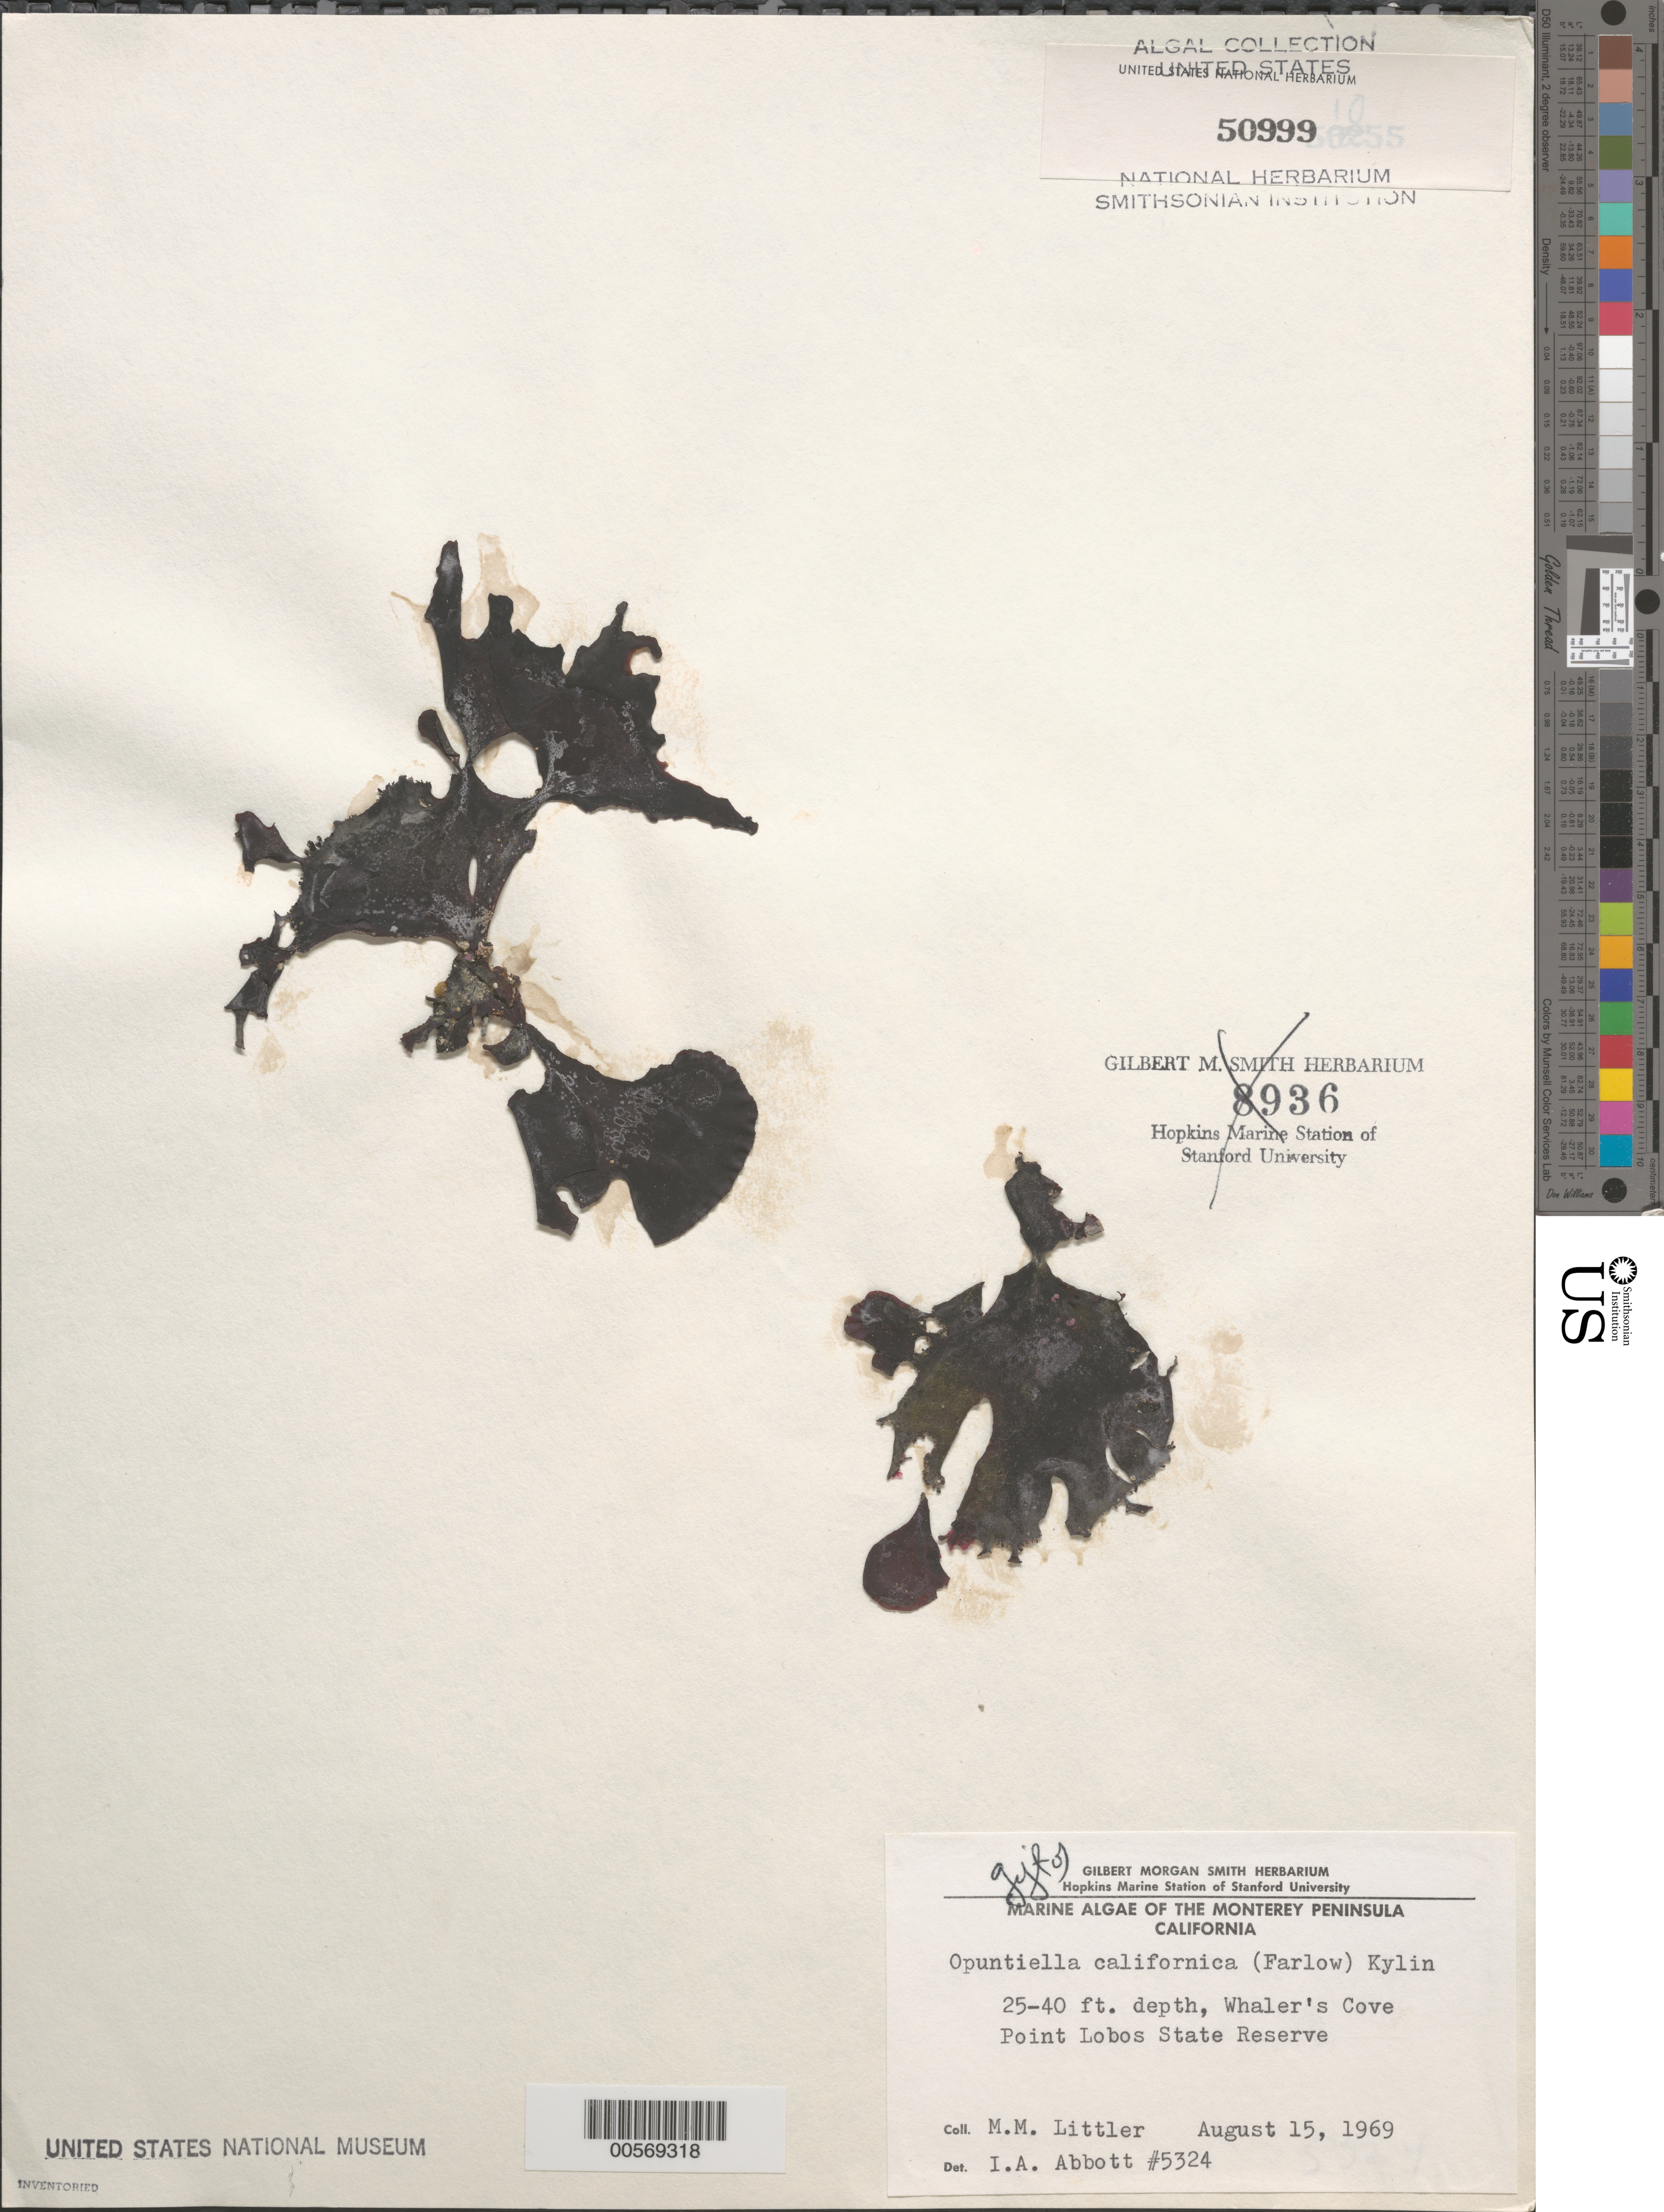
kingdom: Plantae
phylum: Rhodophyta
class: Florideophyceae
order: Gigartinales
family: Furcellariaceae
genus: Opuntiella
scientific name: Opuntiella californica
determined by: Abbott, Isabella A.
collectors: M. M. Littler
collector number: IAA 5324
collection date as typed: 15 Aug 1969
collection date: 1969-08-15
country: United States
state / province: California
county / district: Monterey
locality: Whaler's Cove, Point Lobos State Reserve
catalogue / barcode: US 50999